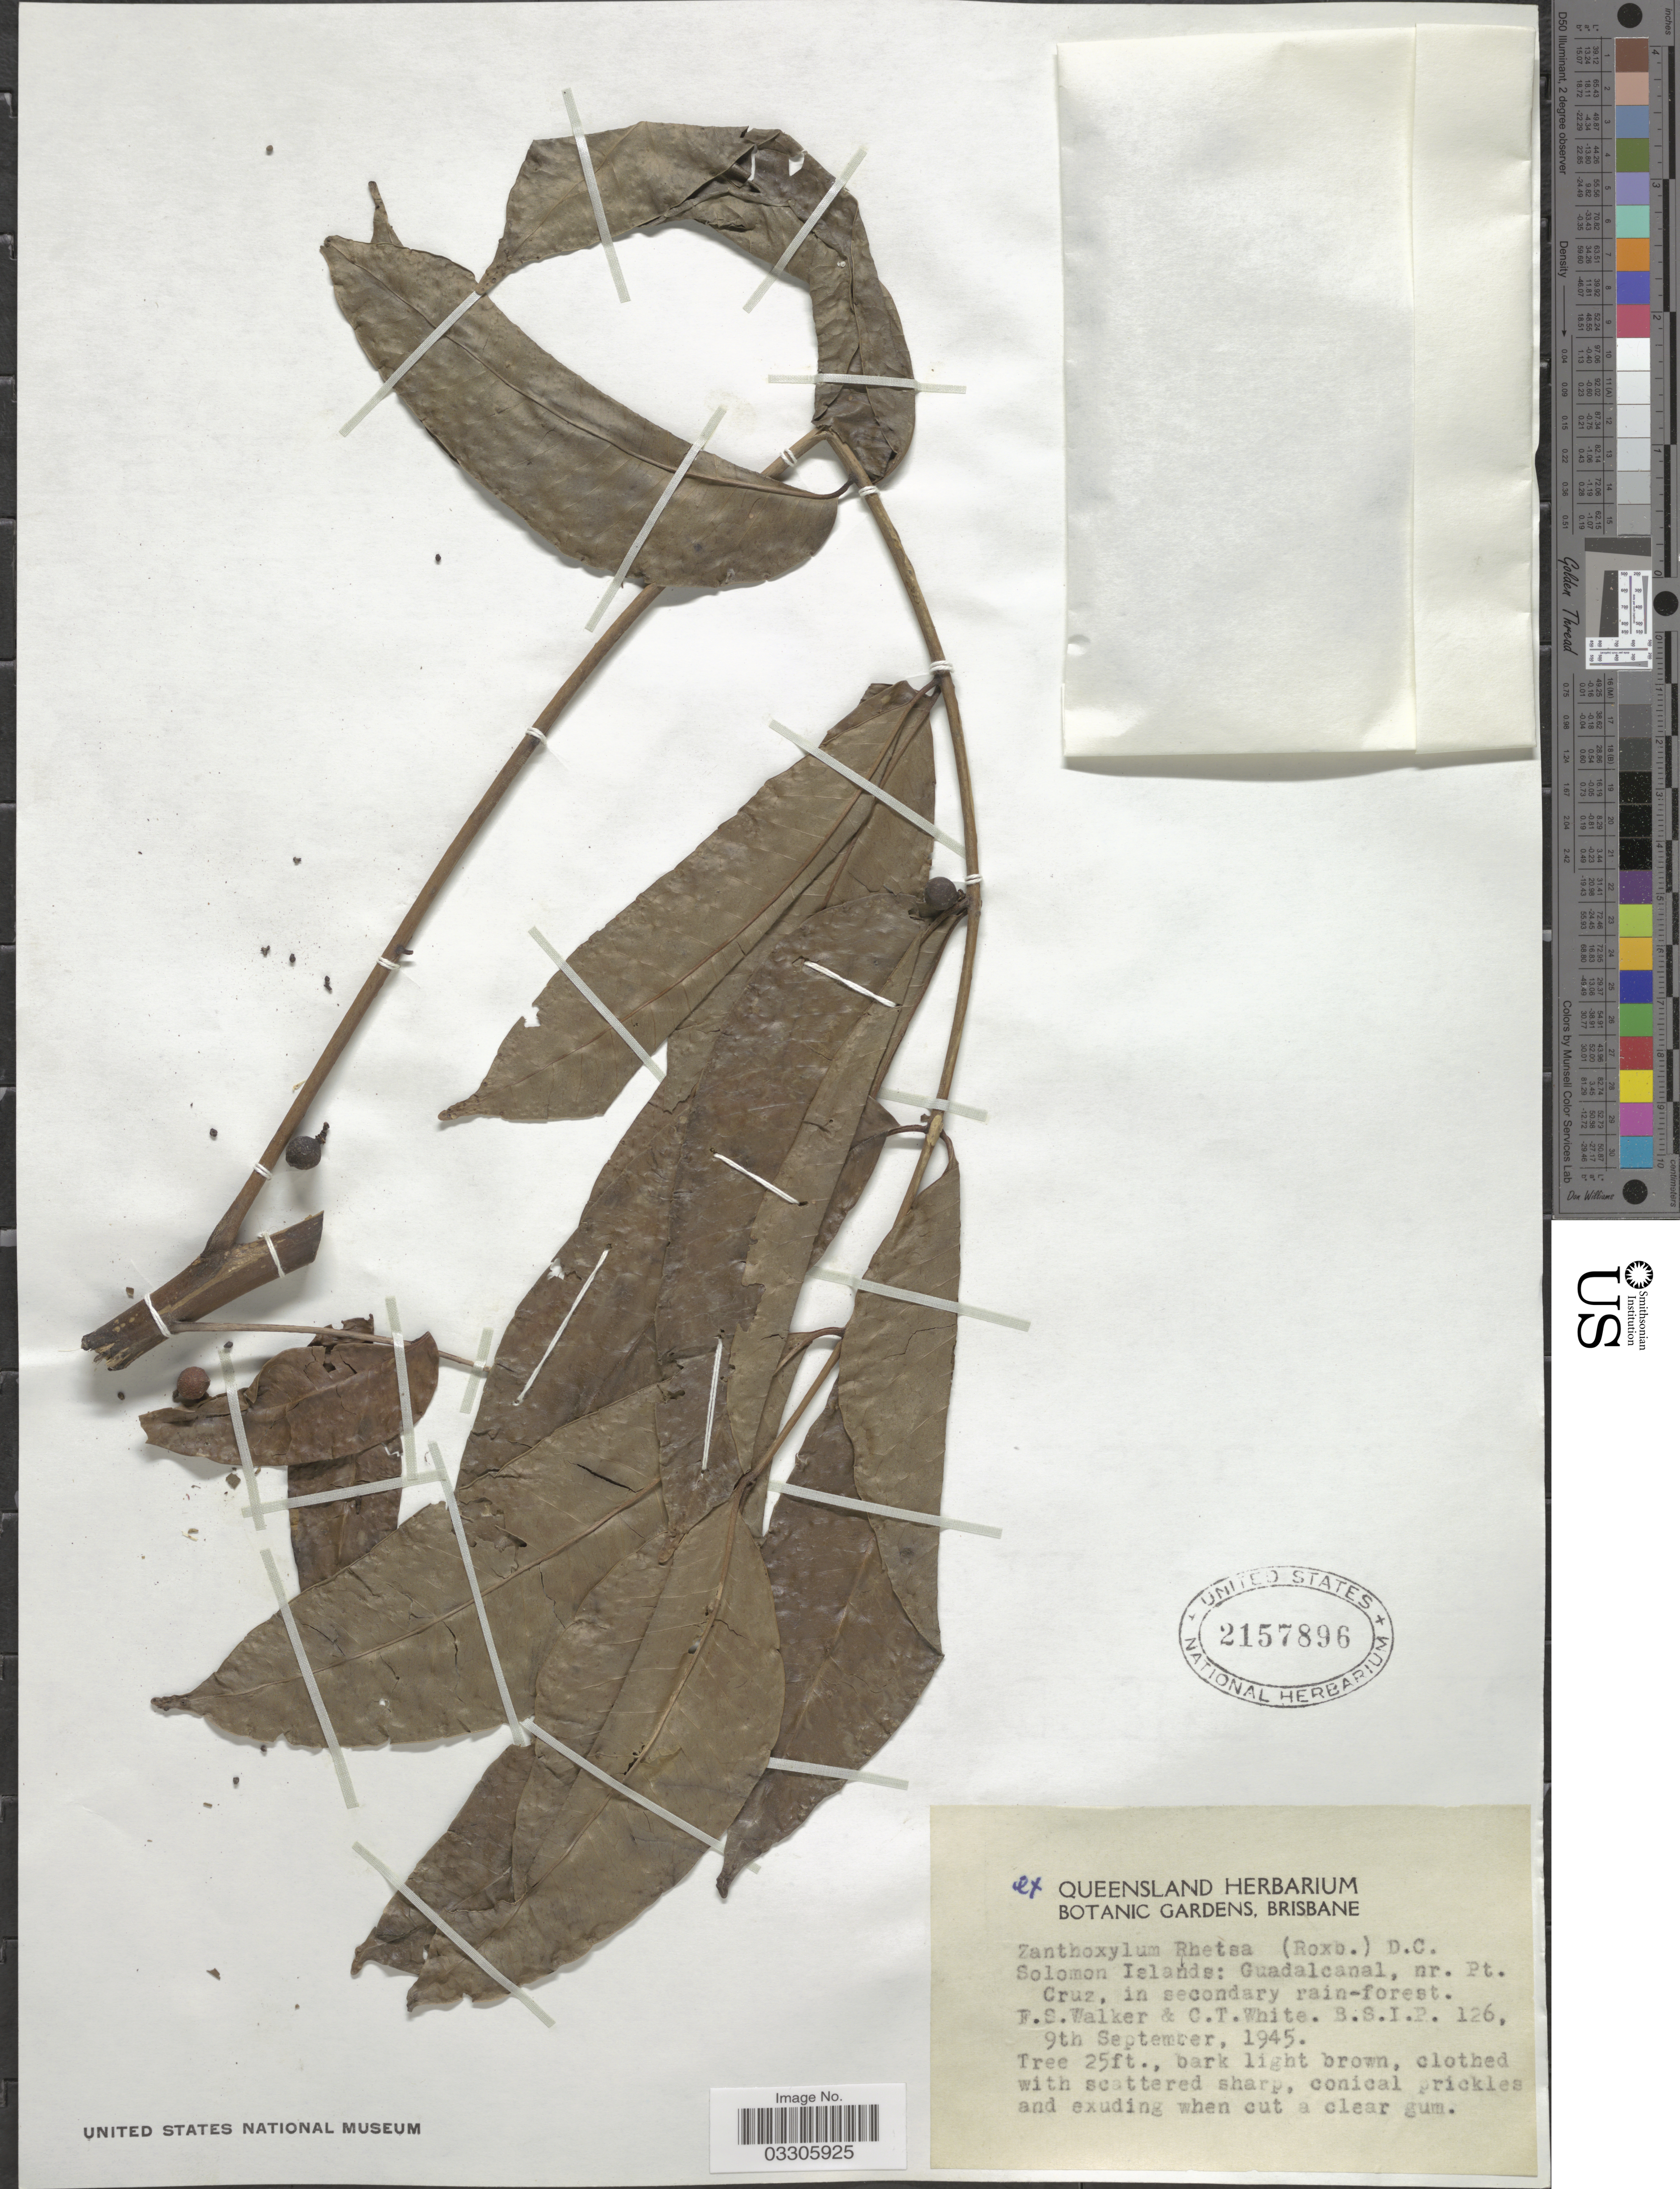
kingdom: Plantae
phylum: Tracheophyta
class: Magnoliopsida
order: Sapindales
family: Rutaceae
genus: Zanthoxylum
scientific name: Zanthoxylum pluviatile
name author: T.G. Hartley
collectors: F. Walker & C. T. White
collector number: BSIP126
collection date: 1945-09-09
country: Solomon Islands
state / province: Solomon Islands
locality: Guadalcanal, nr. Pt. Cruz.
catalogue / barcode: US 2157896